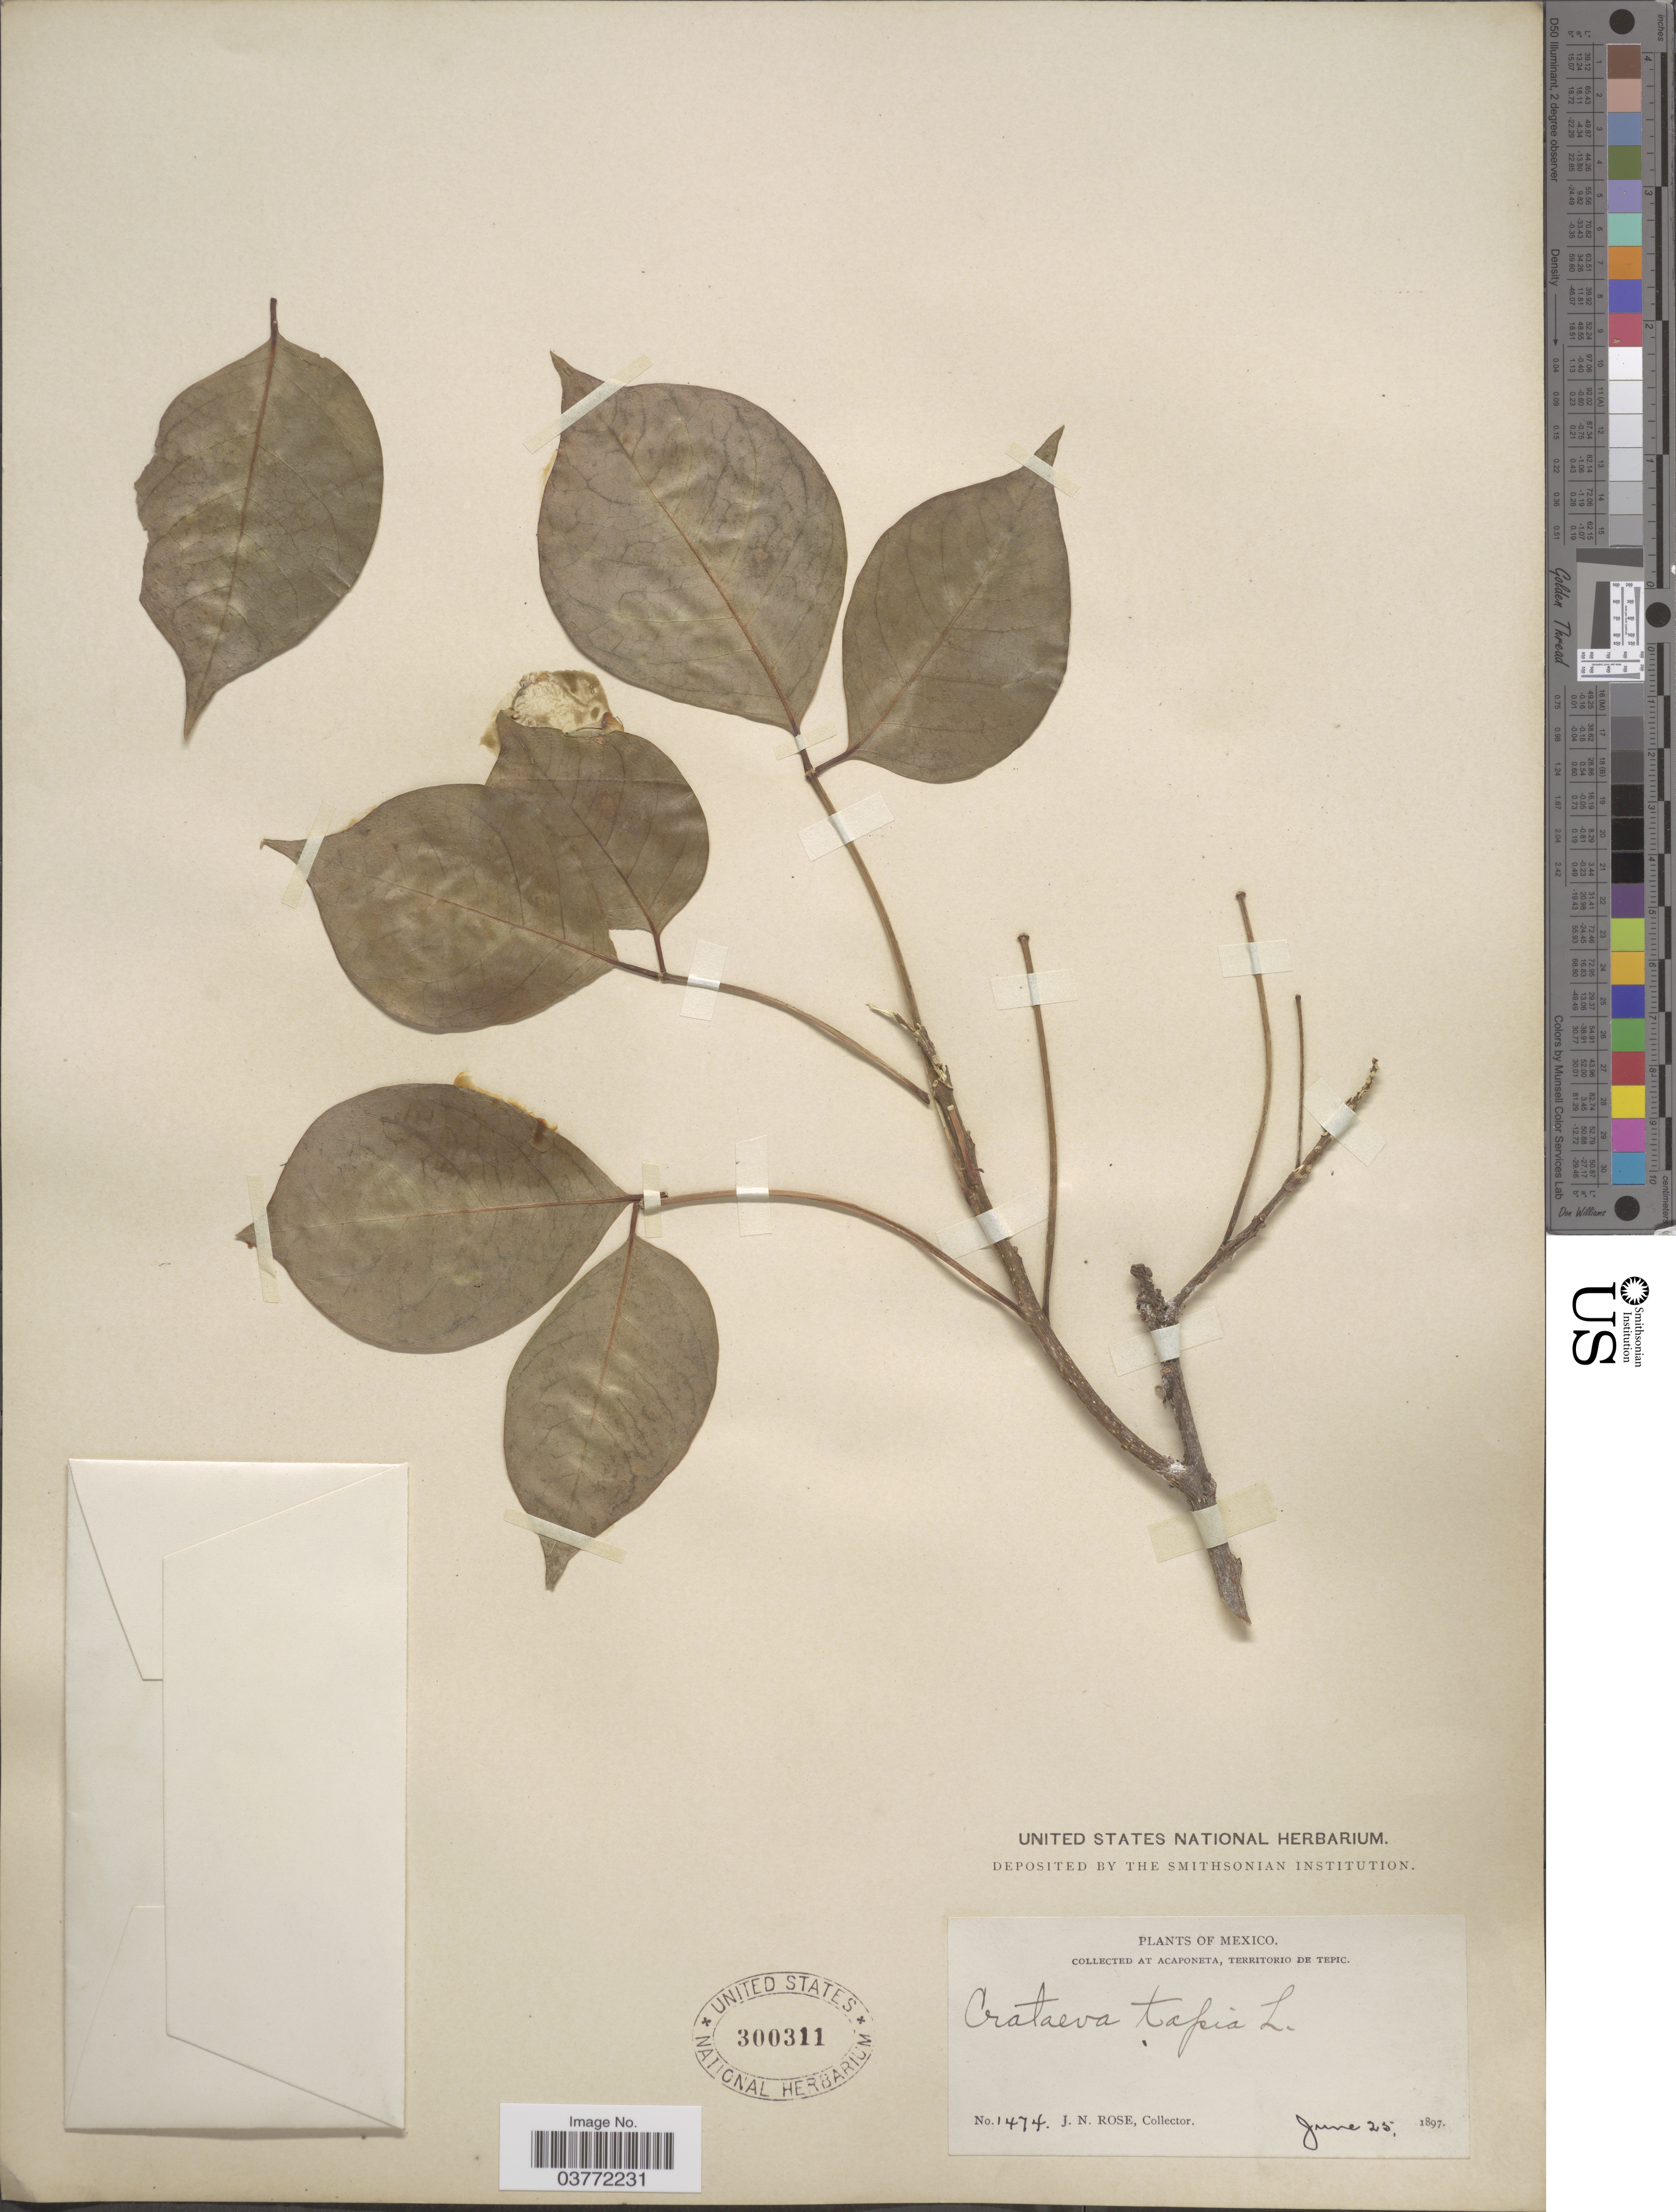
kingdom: Plantae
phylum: Tracheophyta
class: Magnoliopsida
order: Brassicales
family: Capparaceae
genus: Crateva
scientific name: Crateva tapia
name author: L.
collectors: J. N. Rose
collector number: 1474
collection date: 1897-06-25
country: Mexico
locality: Acaponeta, Territorio de Tepic.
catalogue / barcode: US 300311